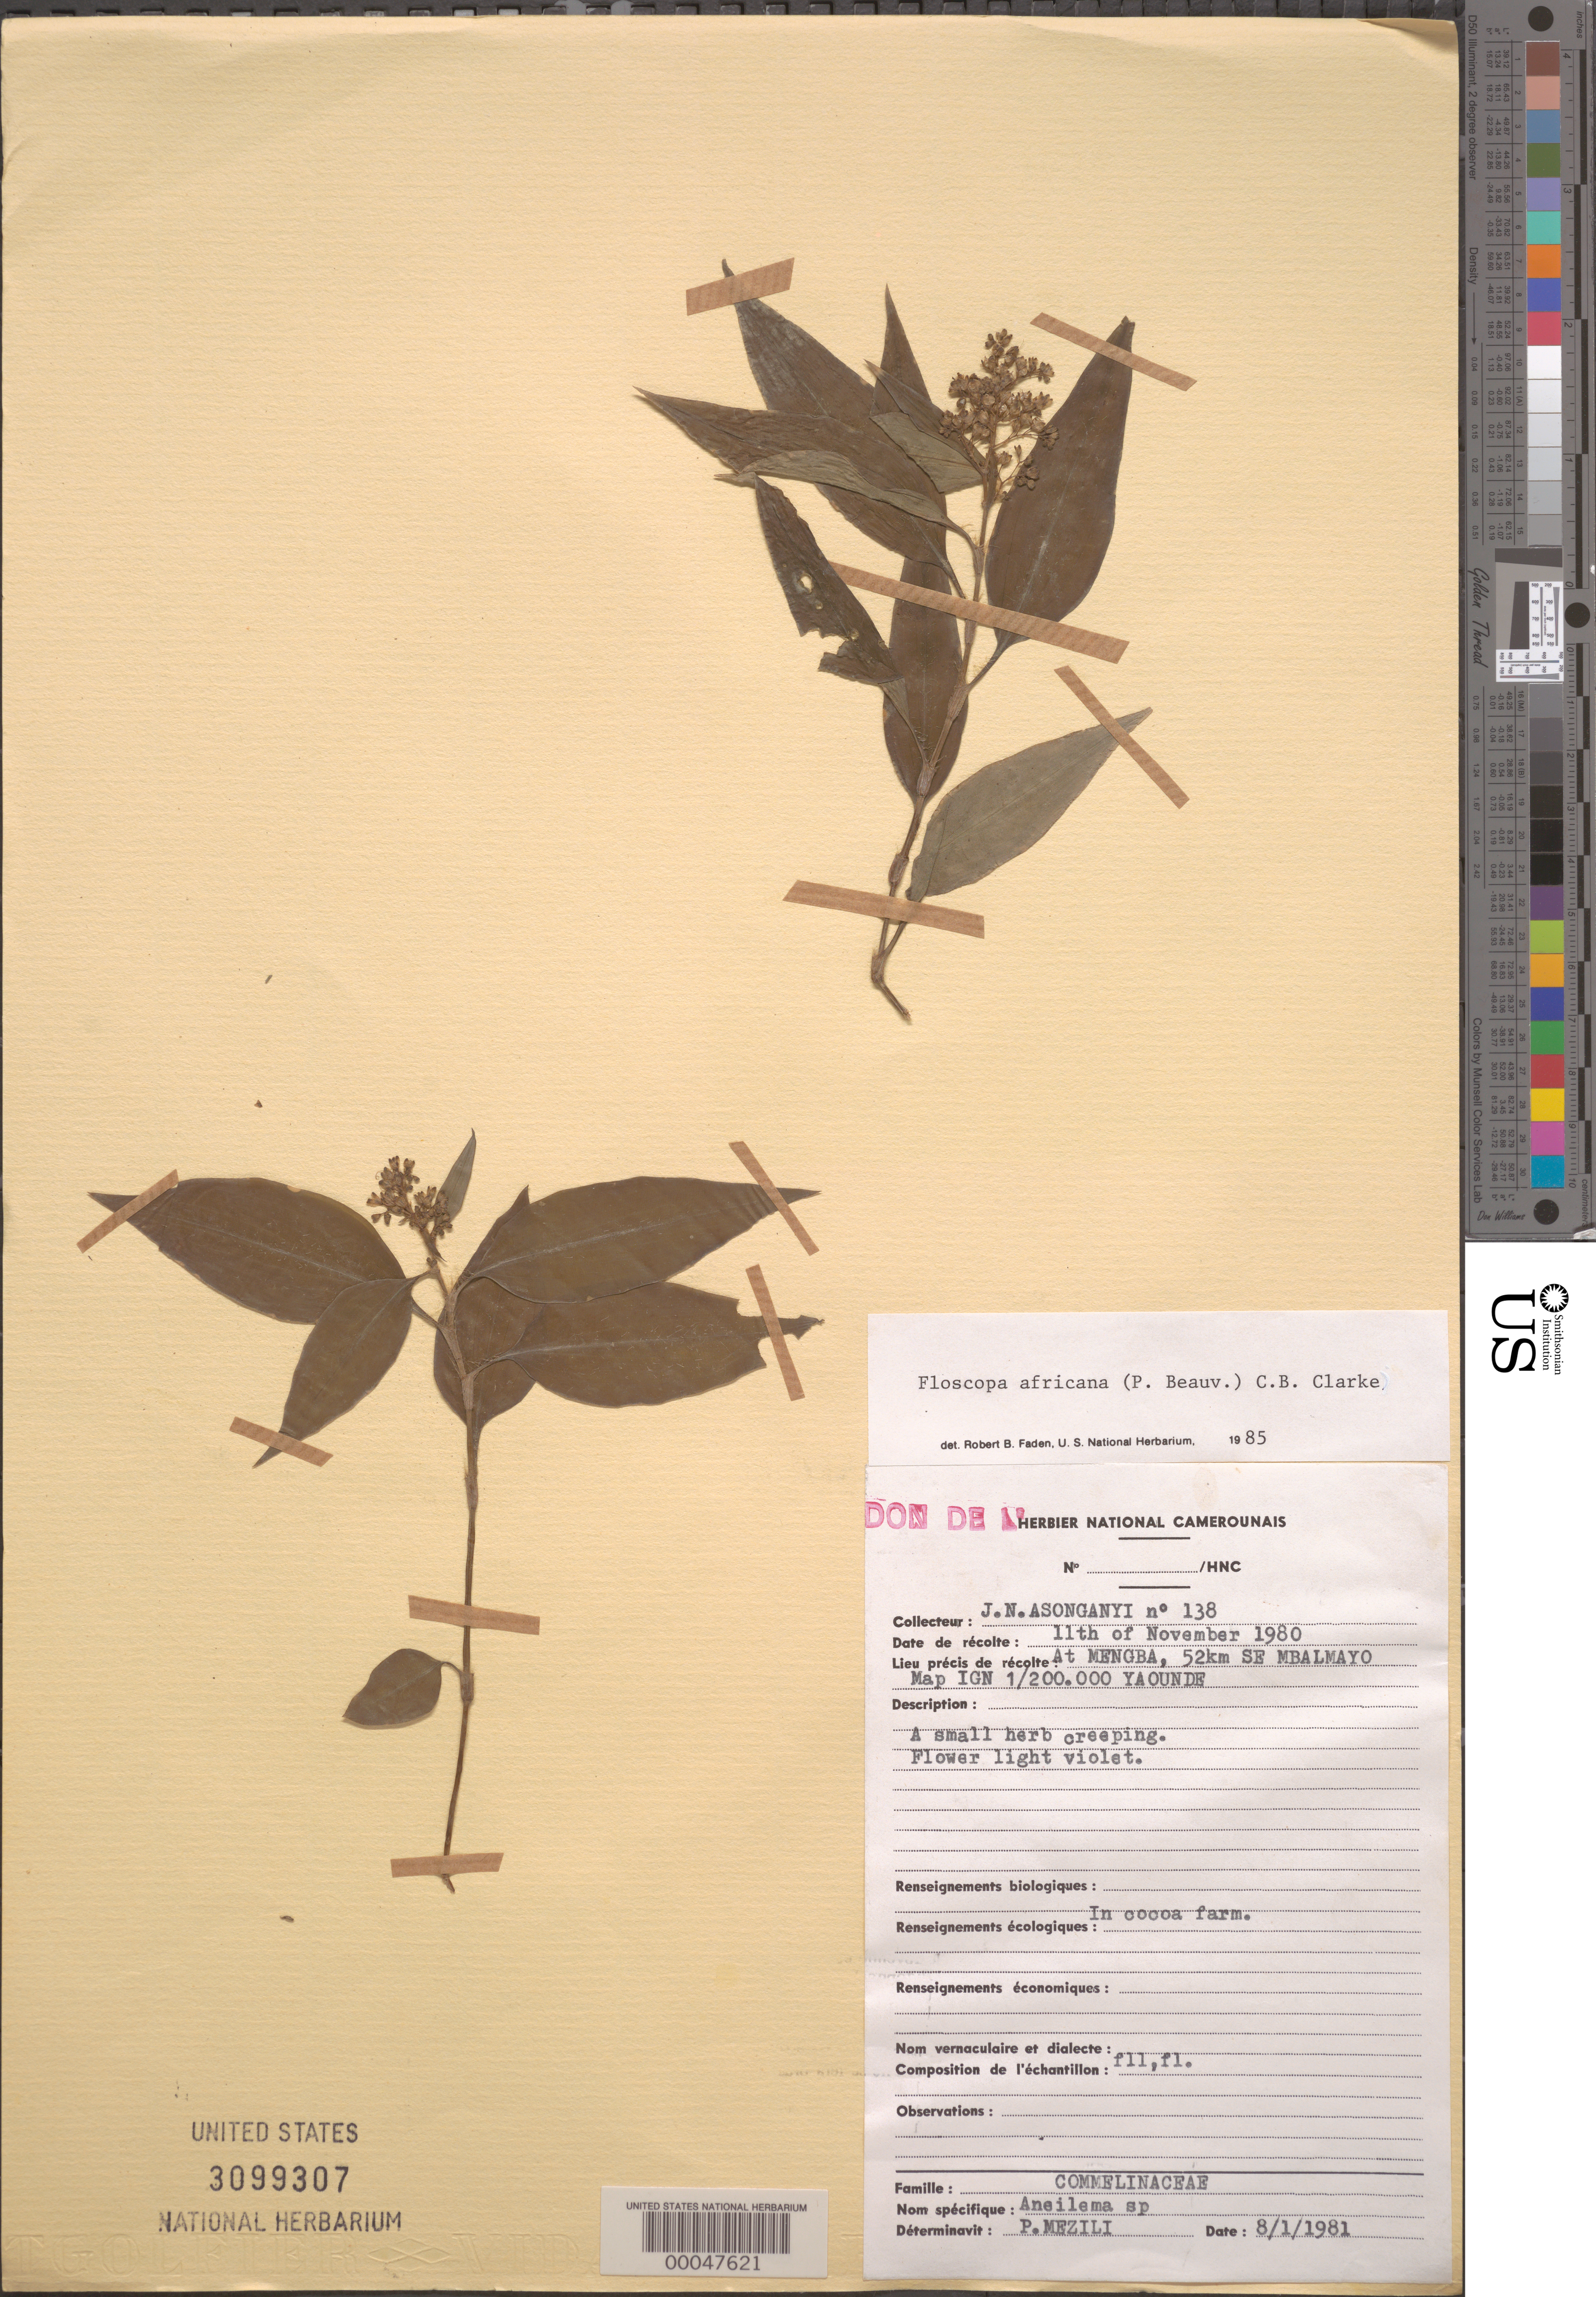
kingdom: Plantae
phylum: Tracheophyta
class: Liliopsida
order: Commelinales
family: Commelinaceae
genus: Floscopa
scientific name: Floscopa africana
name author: (P. Beauv.) C.B. Clarke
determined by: Faden, Robert B., (US), Smithsonian Institution - National Museum of Natural History (UNITED STATES)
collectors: J. Asonganyi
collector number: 138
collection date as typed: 11 Nov 1980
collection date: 1980-11-11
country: Cameroon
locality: Mengba, se of mbalmayo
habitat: Cultivated soil, cocoa farm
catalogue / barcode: US 3099307